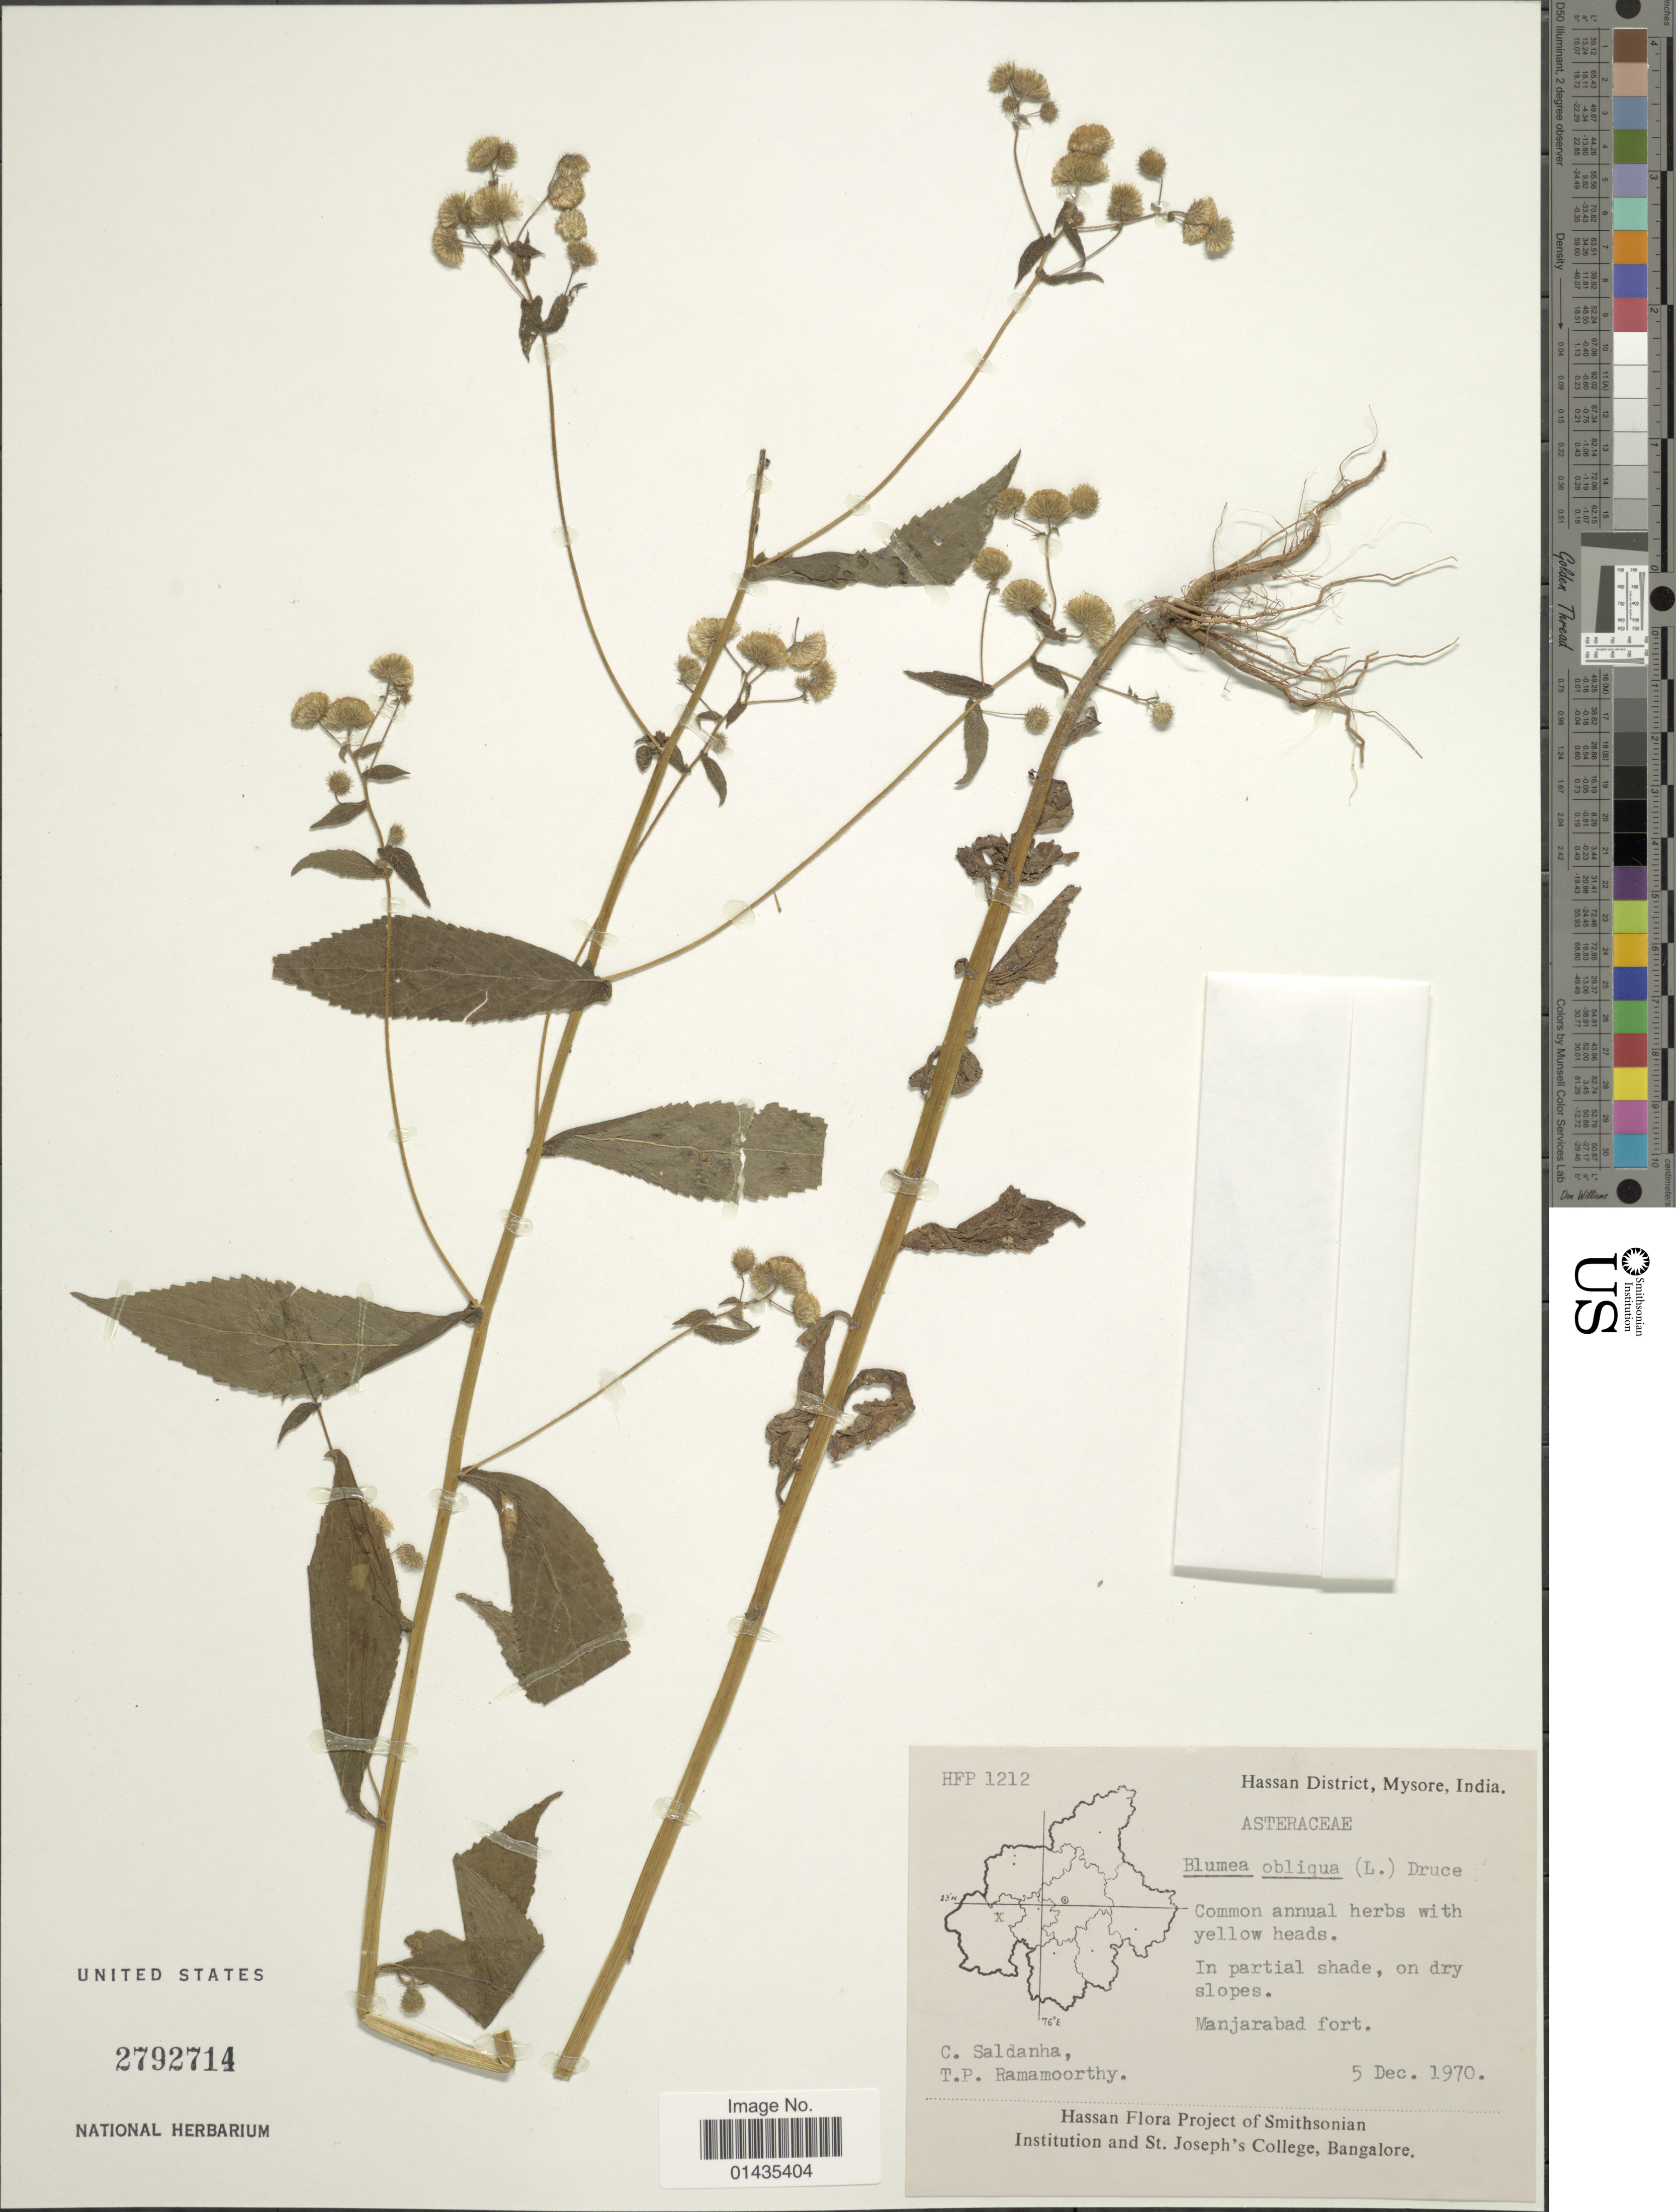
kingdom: Plantae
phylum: Tracheophyta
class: Magnoliopsida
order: Asterales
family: Asteraceae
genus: Blumea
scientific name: Blumea obliqua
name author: (L.) Druce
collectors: C. Saldanha & T. P. Ramamoorthy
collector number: HFP1212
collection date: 1970-12-05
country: India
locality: Hassan District, Mysore, Manjarabad fort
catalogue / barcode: US 2792714